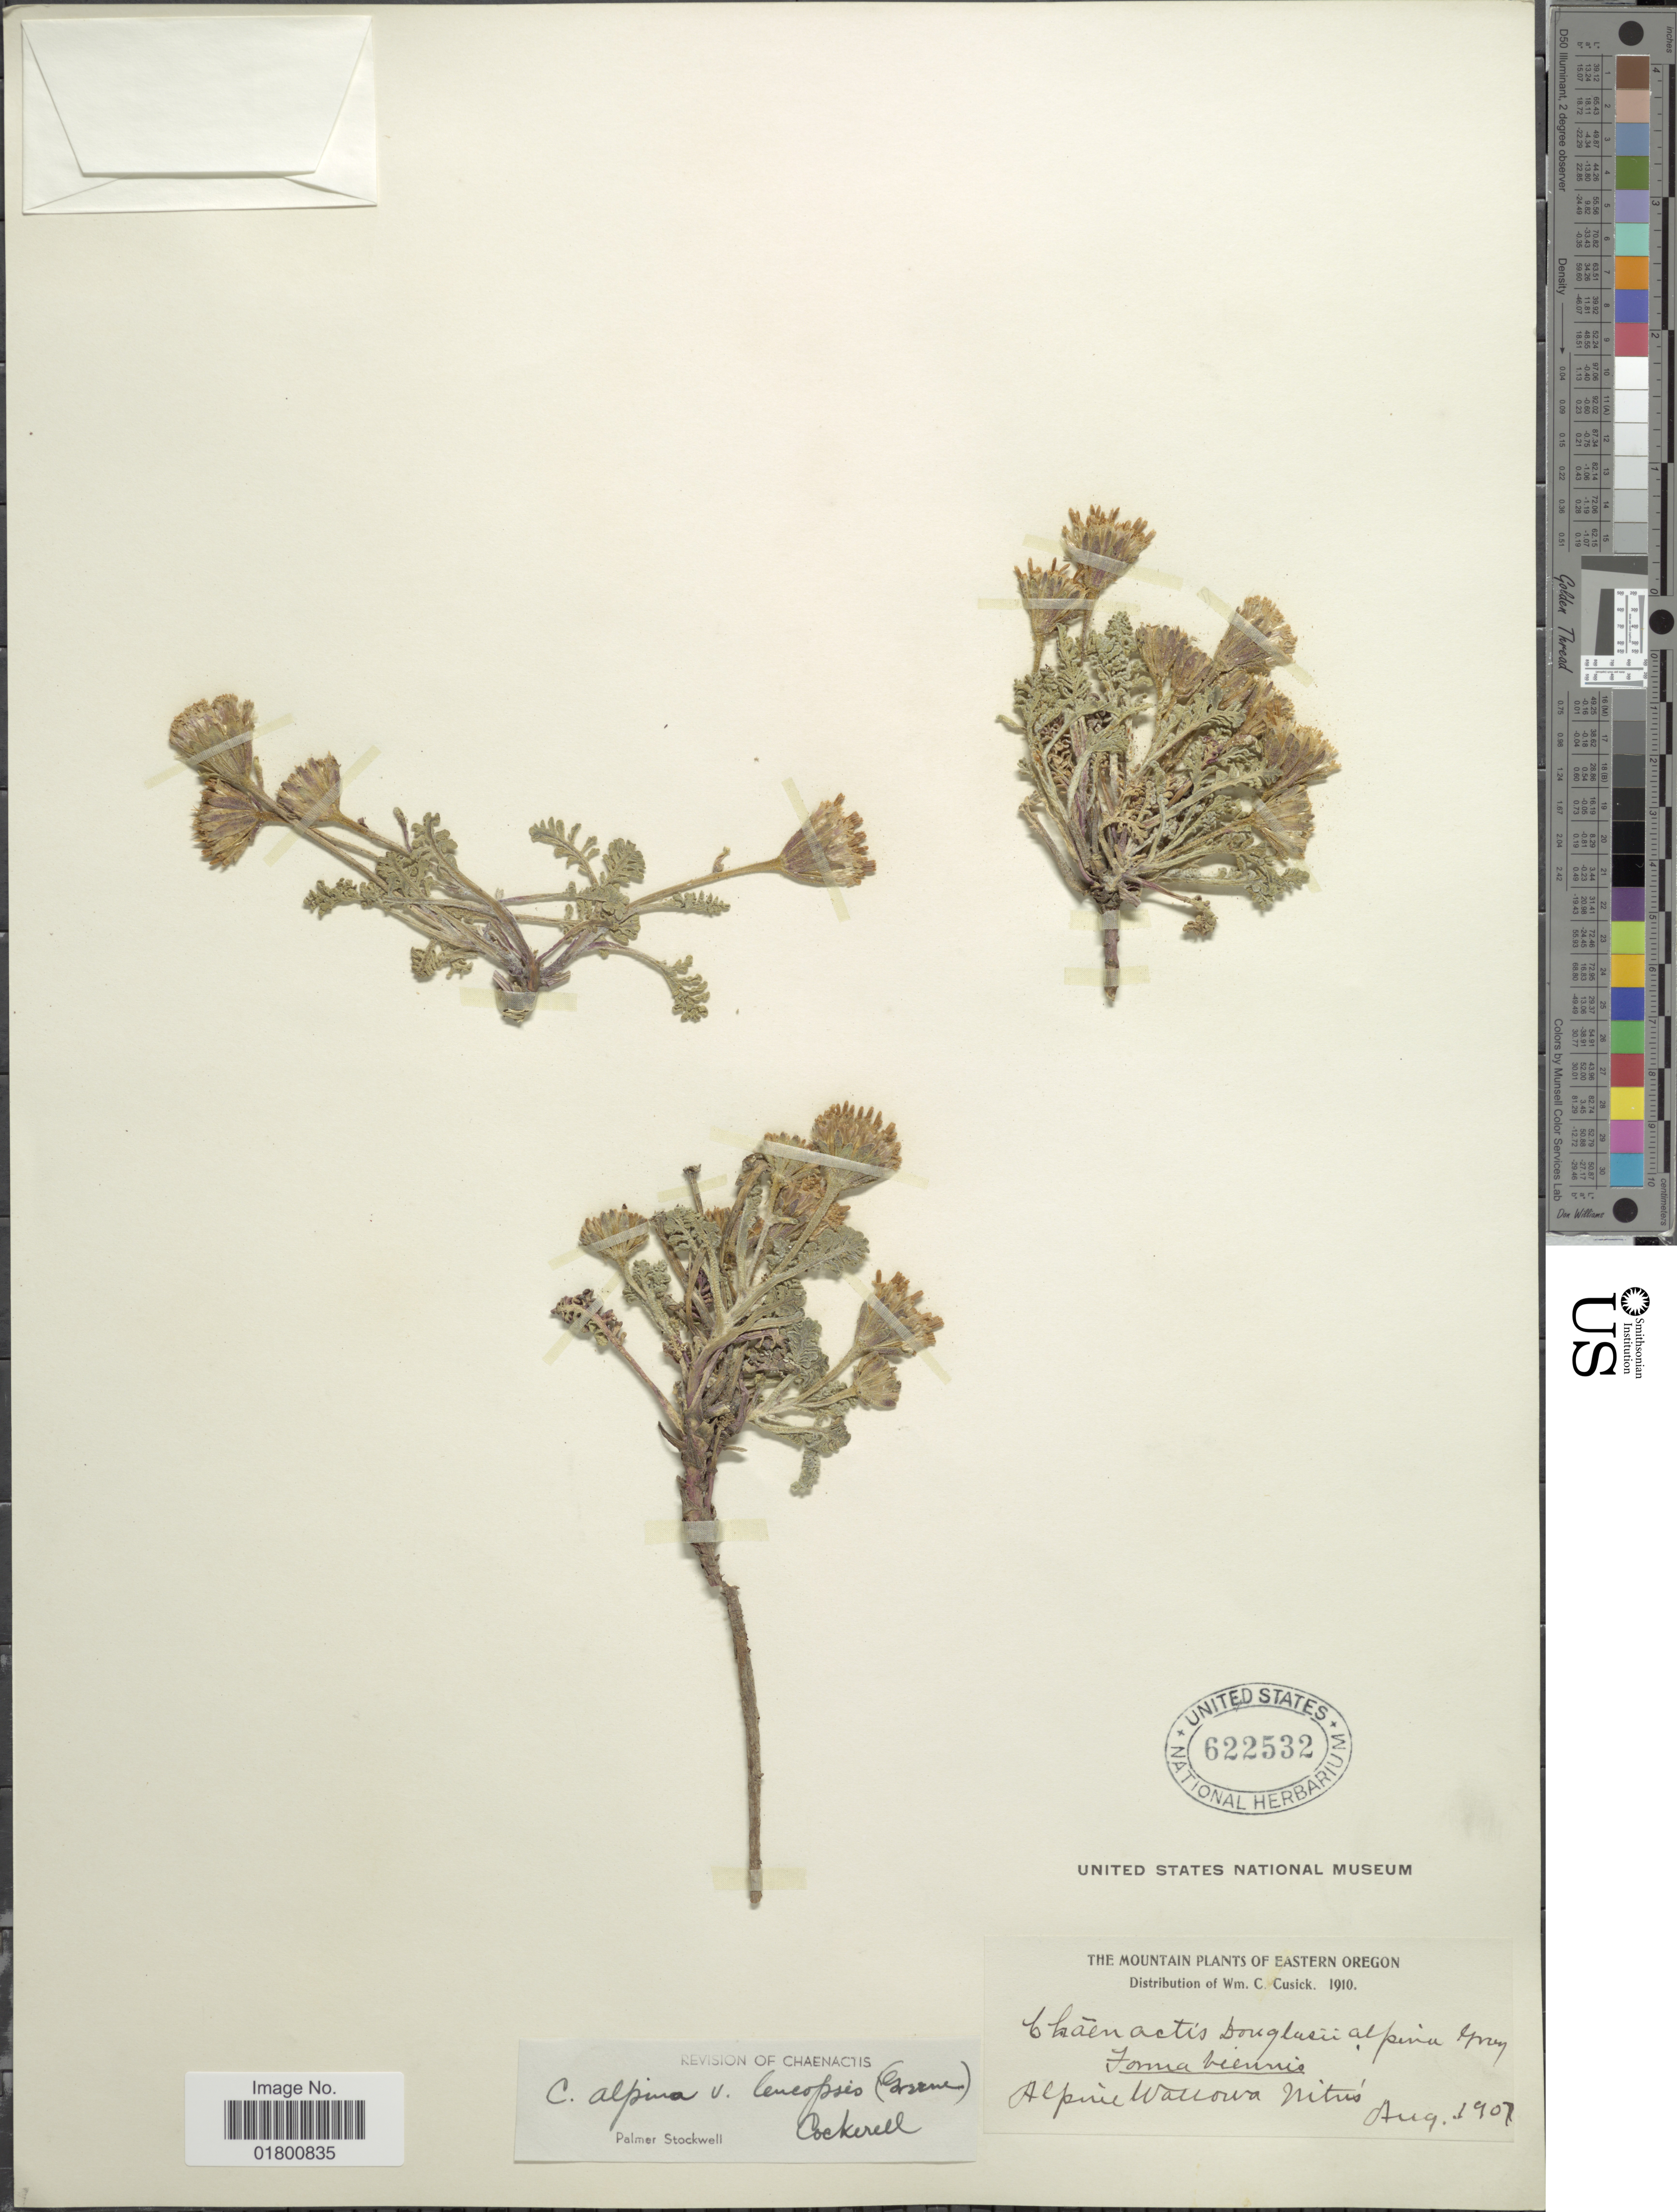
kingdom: Plantae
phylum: Tracheophyta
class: Magnoliopsida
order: Asterales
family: Asteraceae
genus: Chaenactis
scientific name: Chaenactis alpina var. leucopsis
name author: (Greene) Cockerell ex Stockw.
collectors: W. C. Cusick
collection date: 1907-08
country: United States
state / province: Oregon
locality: The Mountain Plants of Eastern Oregon, Alpine Wallowa Mtns.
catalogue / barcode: US 622532